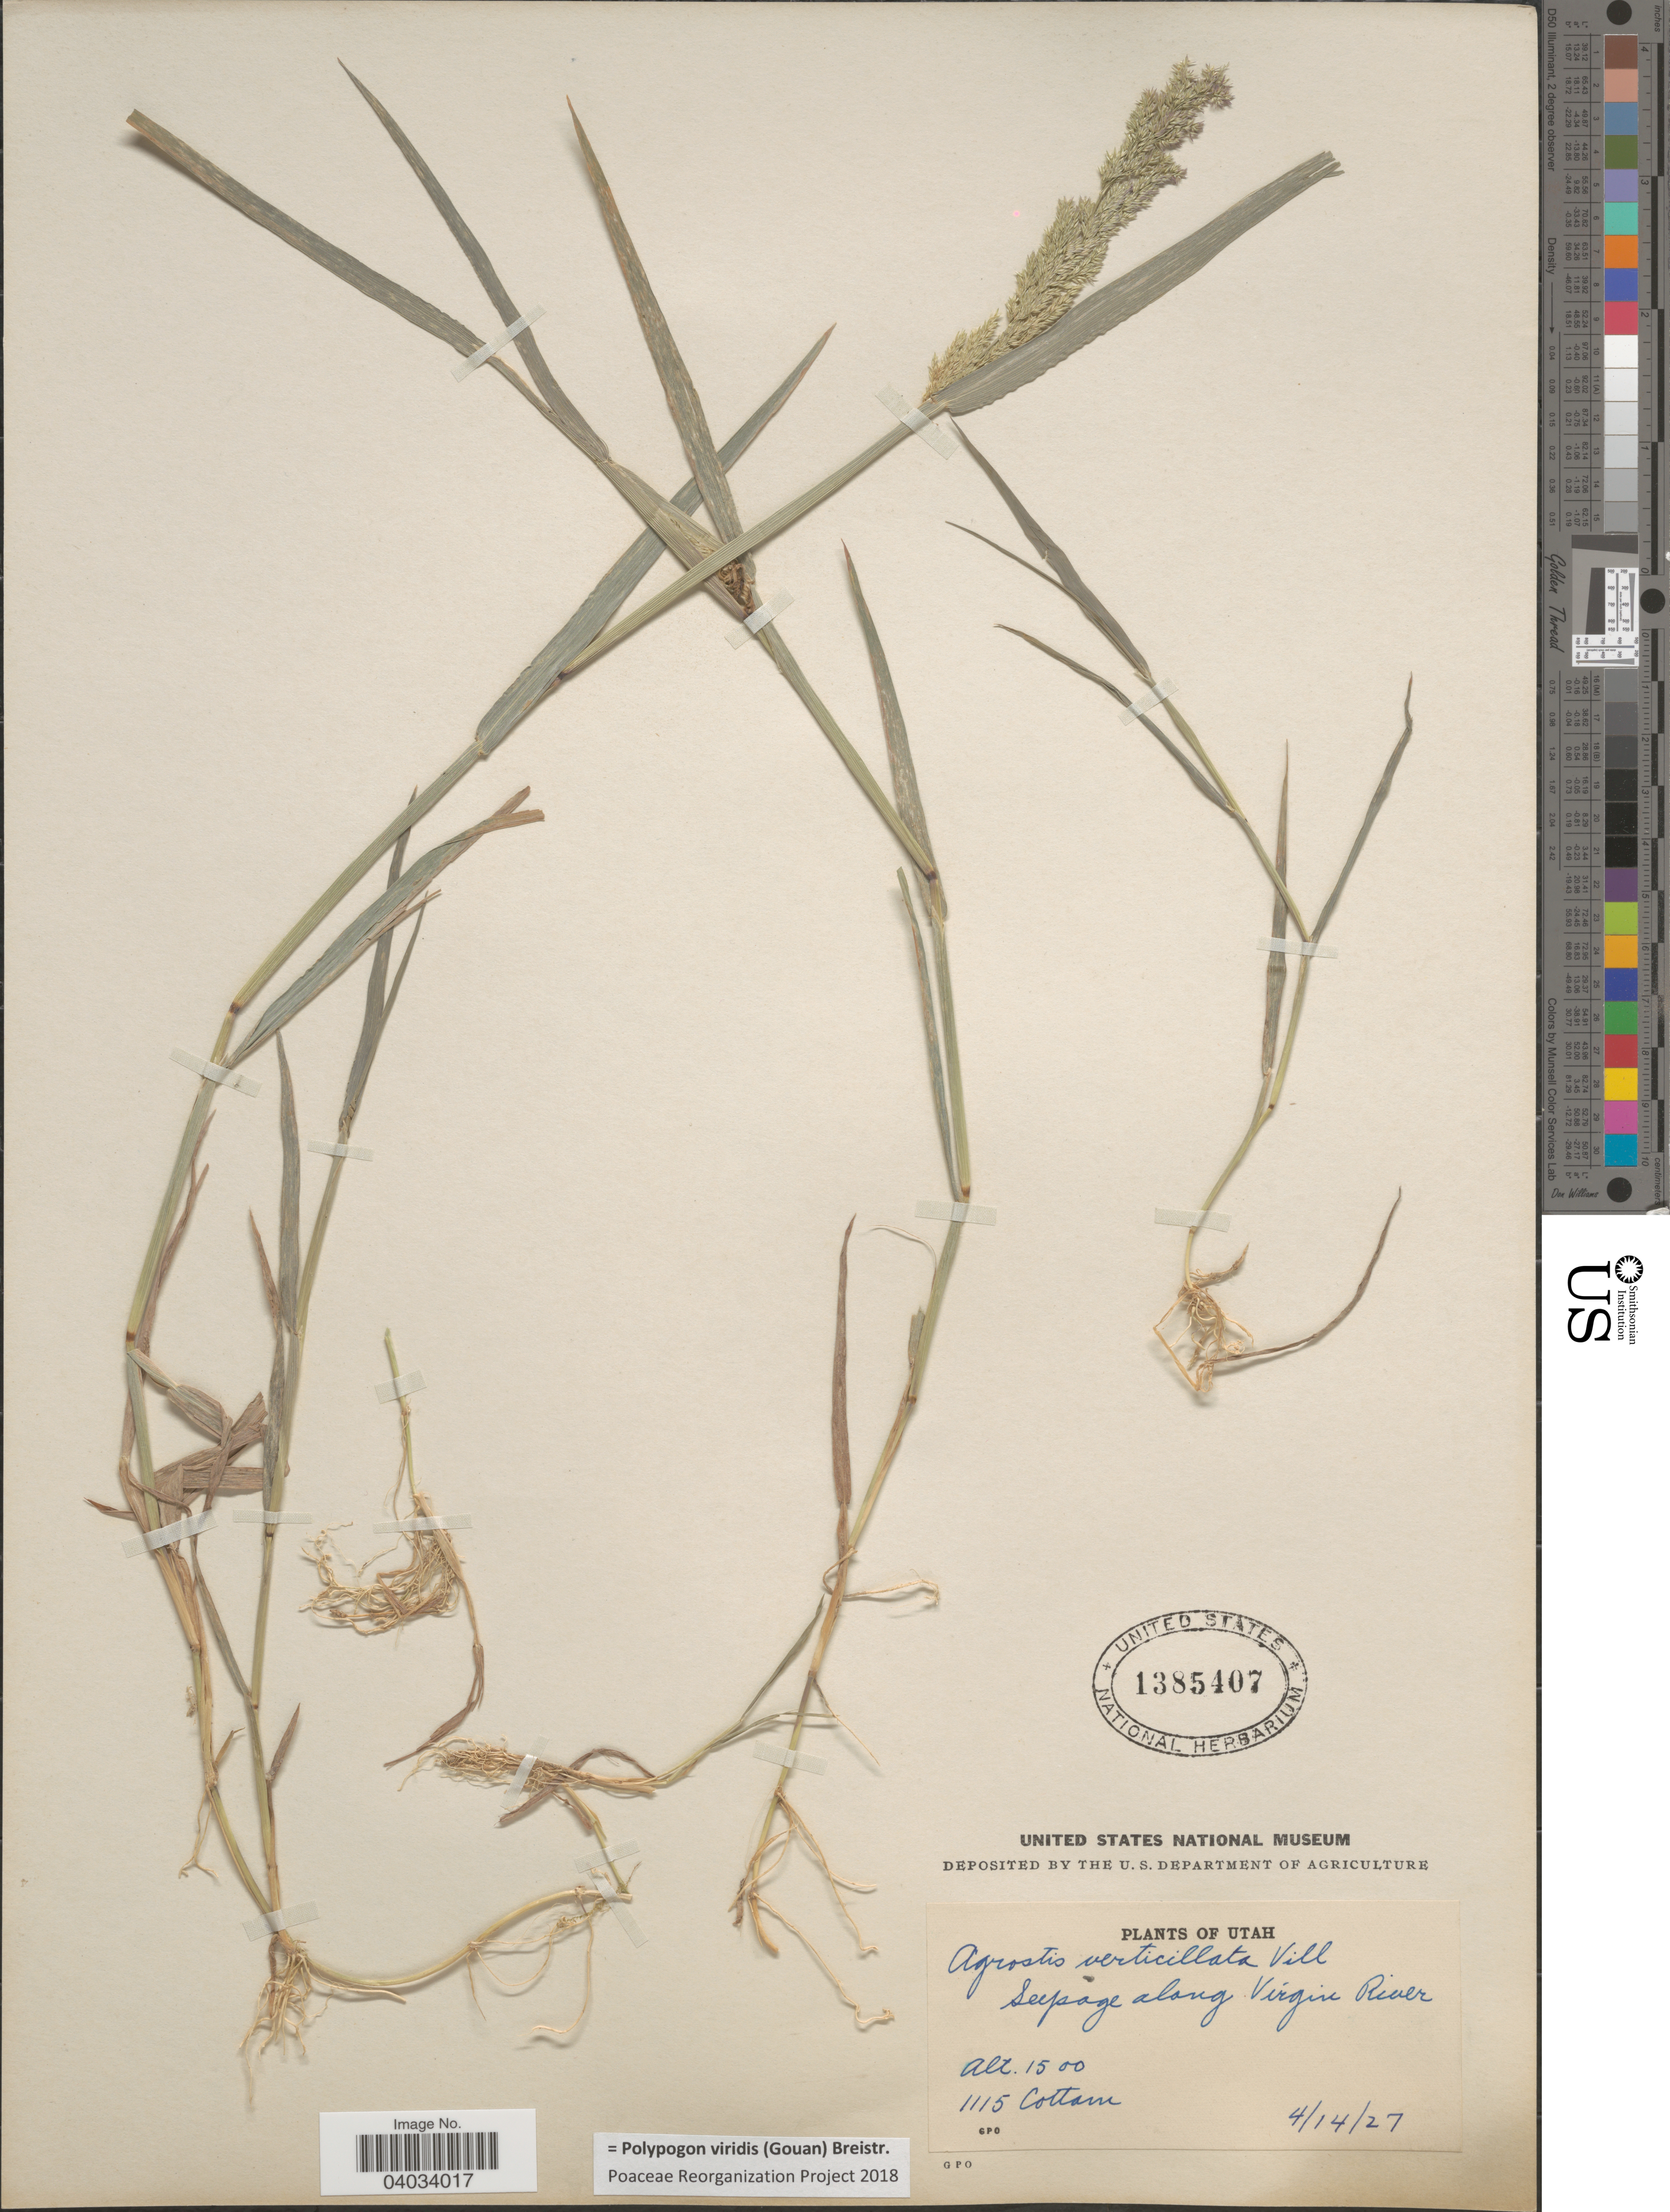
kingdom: Plantae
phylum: Tracheophyta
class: Liliopsida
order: Poales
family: Poaceae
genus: Polypogon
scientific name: Polypogon viridis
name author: (Gouan) Breistroffer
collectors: Cottam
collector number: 1115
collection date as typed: Transcribed d/m/y: 14/4/27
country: United States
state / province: Utah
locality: Seepage along Virgin River.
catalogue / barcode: US 1385407